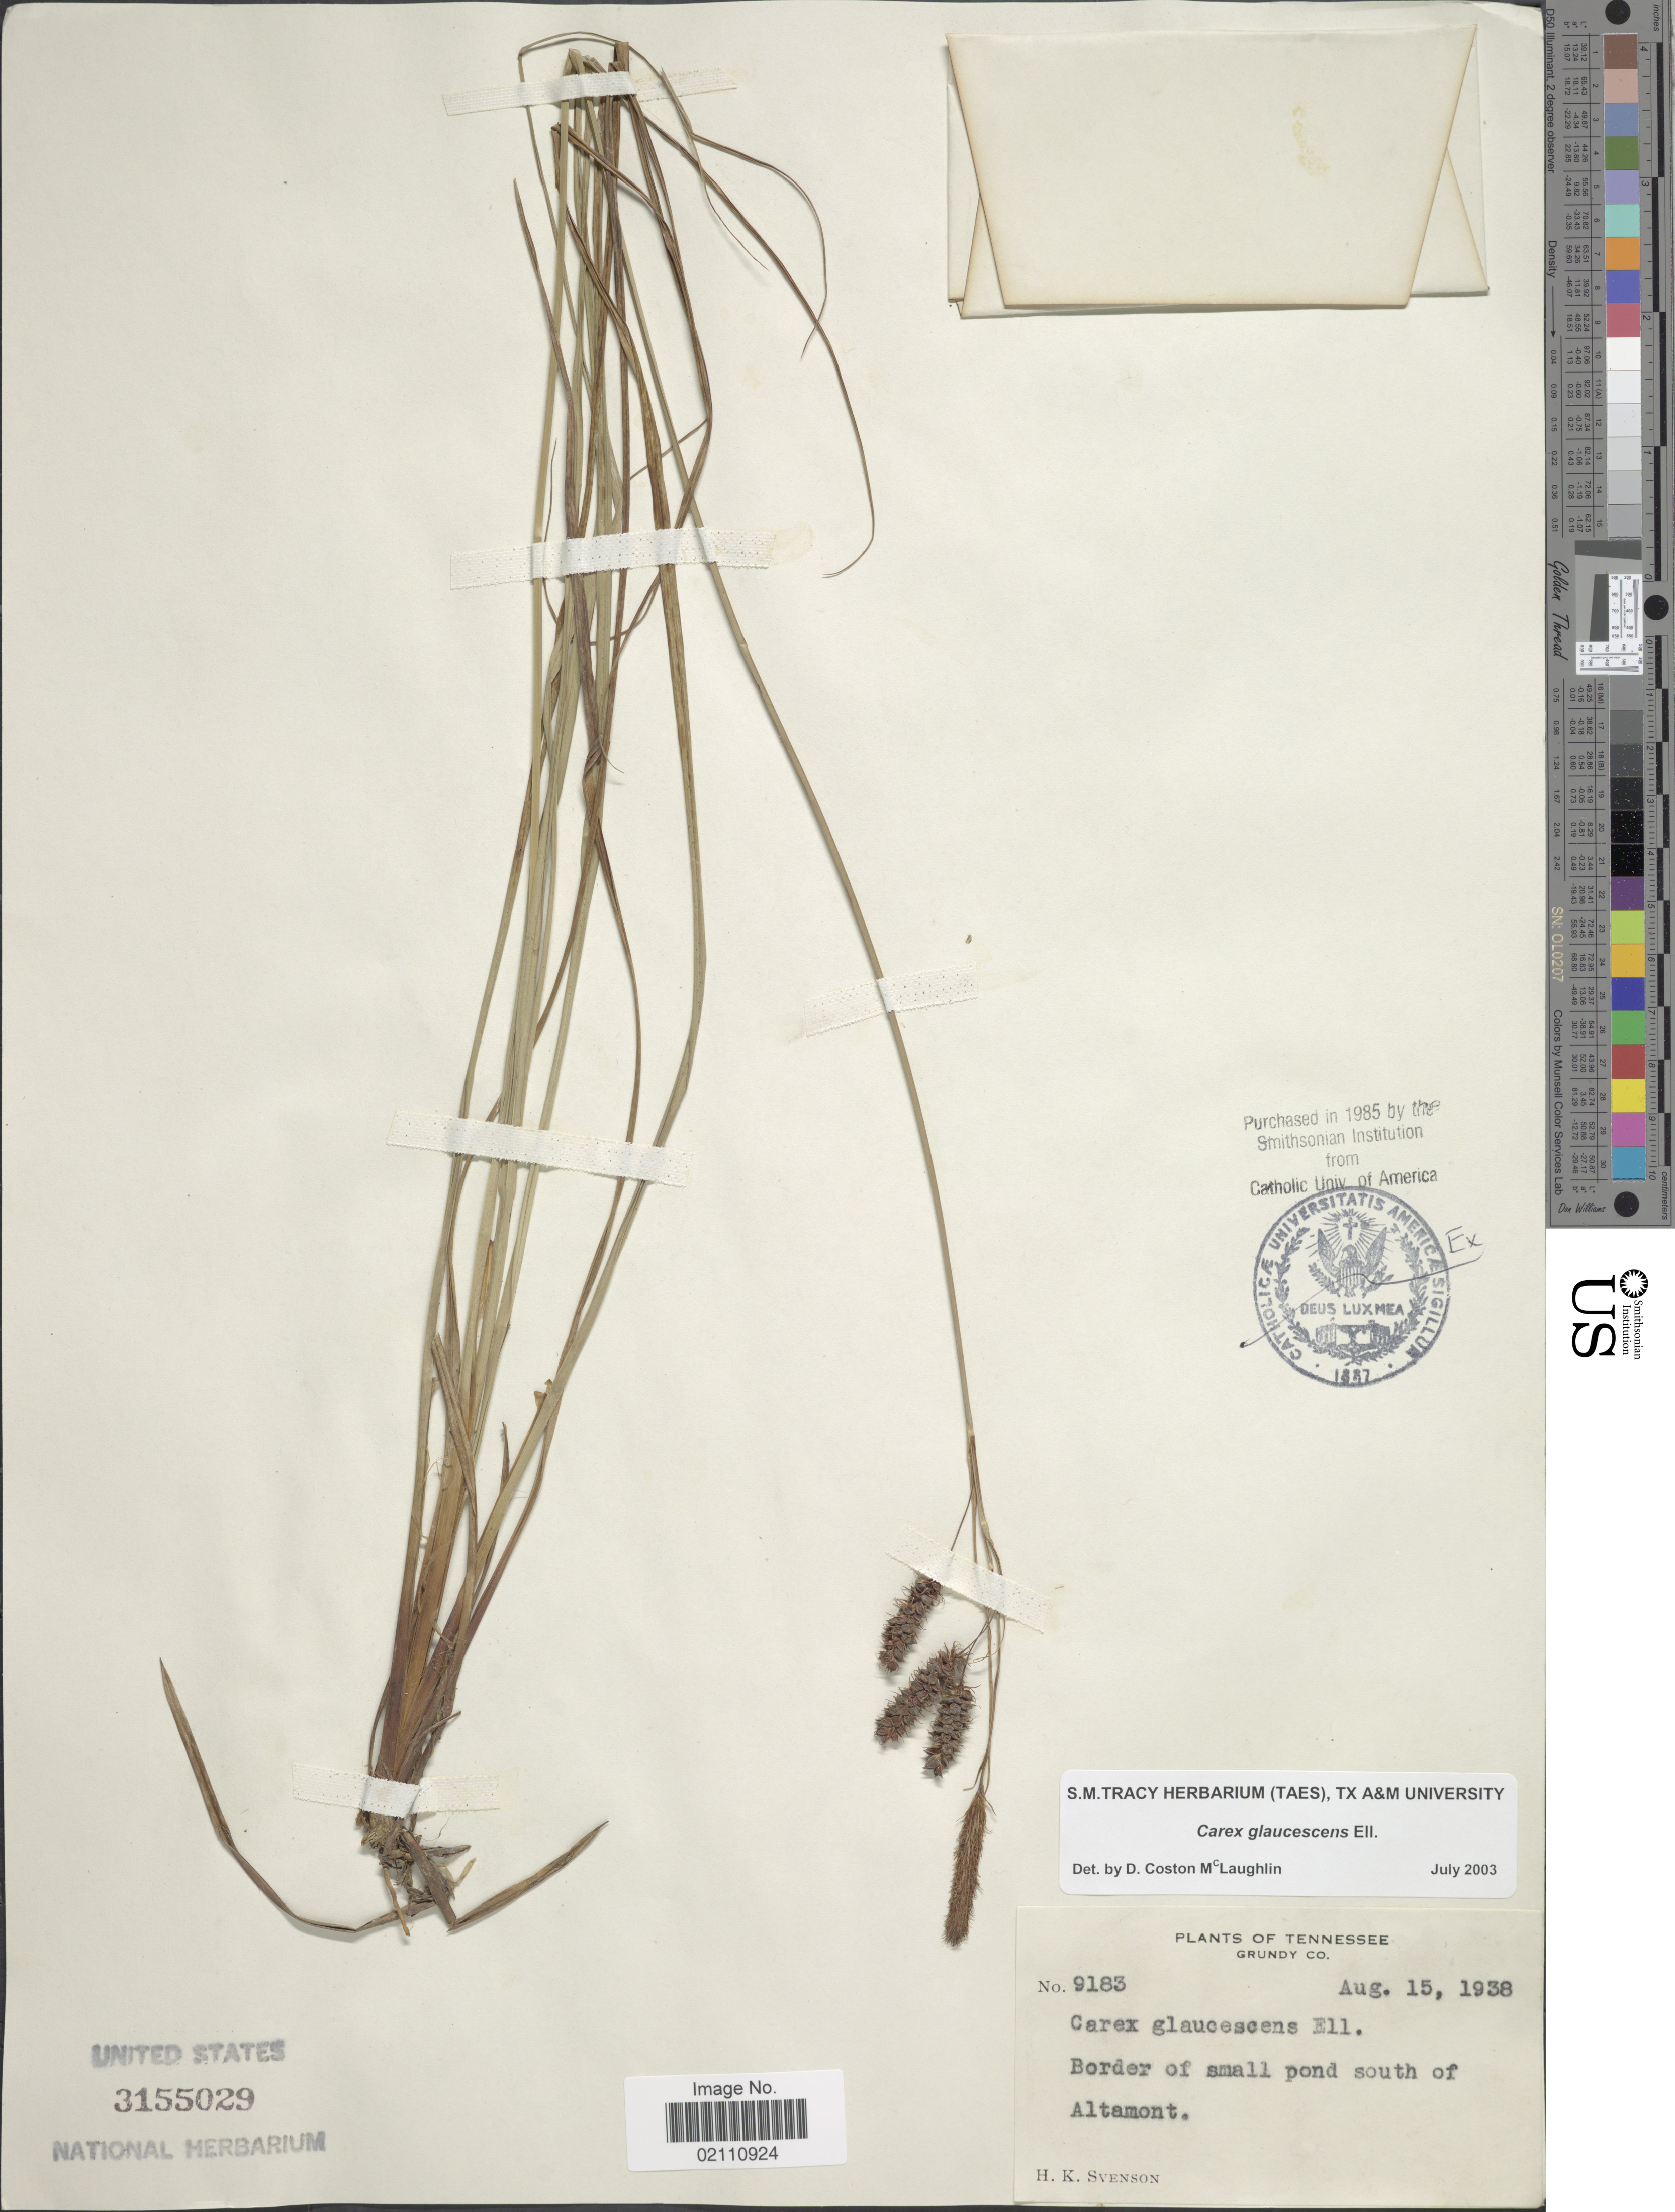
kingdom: Plantae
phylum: Tracheophyta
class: Liliopsida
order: Poales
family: Cyperaceae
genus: Carex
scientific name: Carex glaucescens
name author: Elliott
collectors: H. K. Svenson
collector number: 9183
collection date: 1938-08-15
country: United States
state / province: Tennessee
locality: Grundy Co., Border of small pond south of Altamont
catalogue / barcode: US 3155029